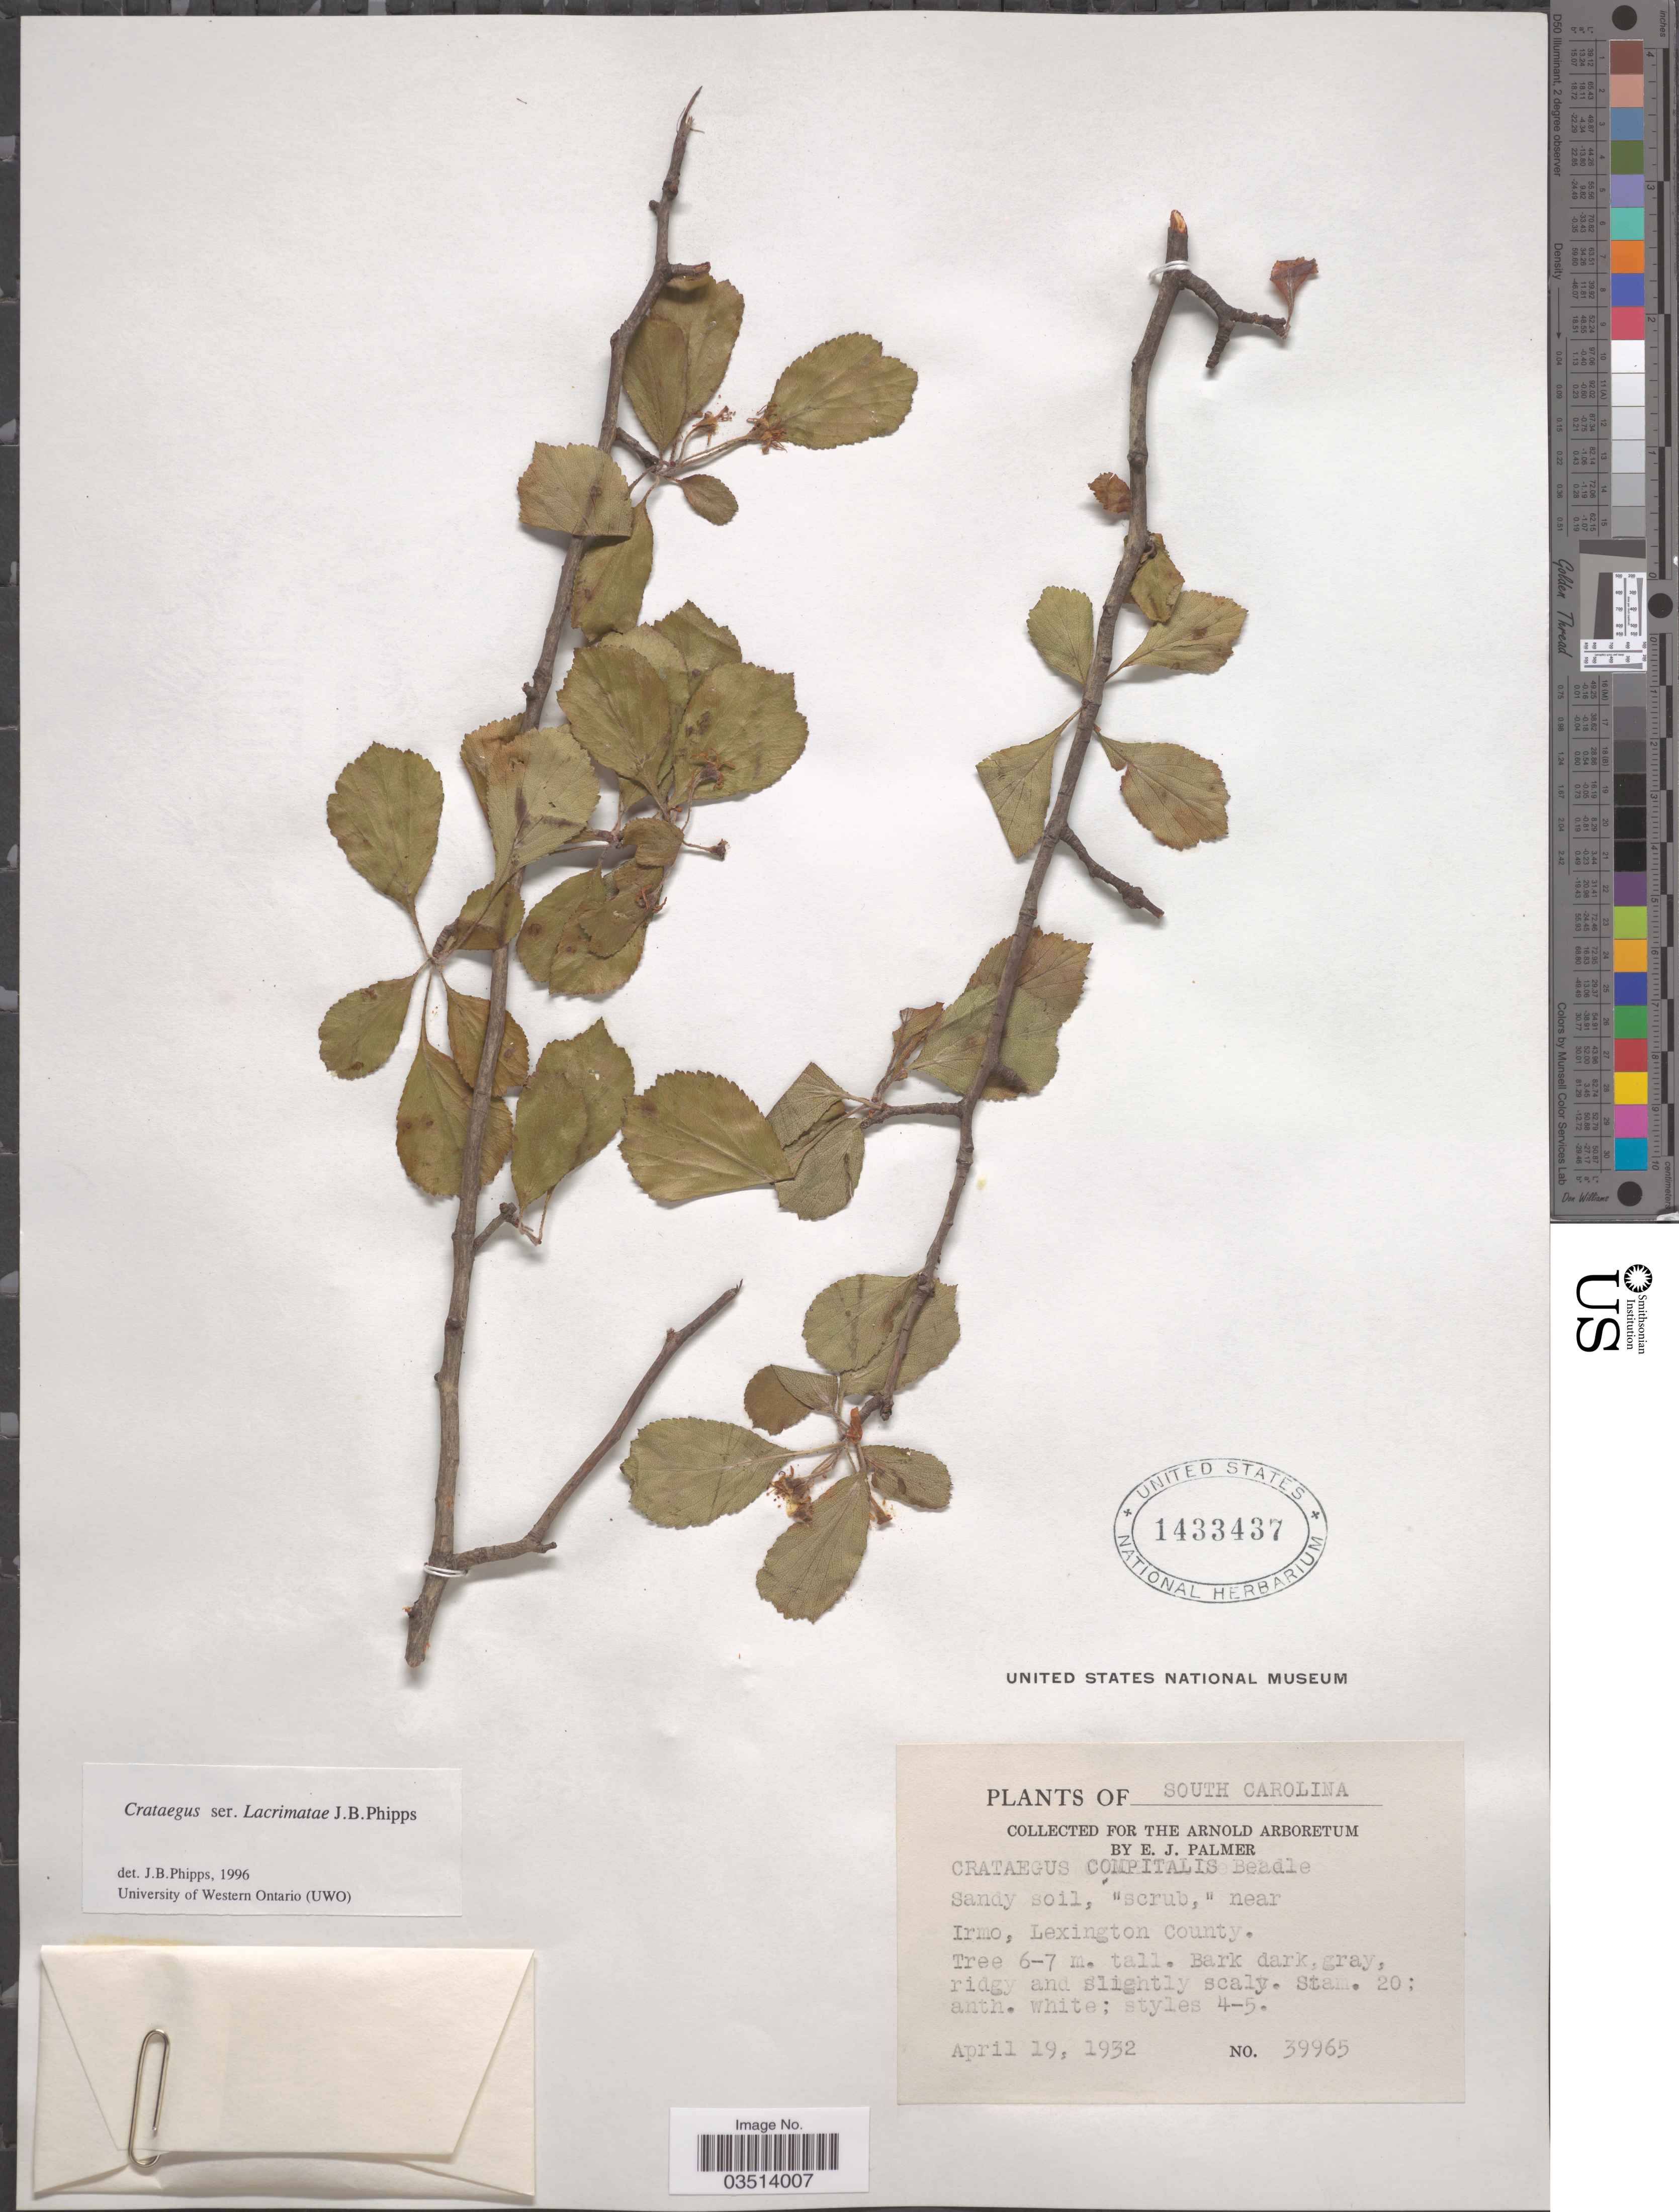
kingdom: Plantae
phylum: Tracheophyta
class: Magnoliopsida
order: Rosales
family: Rosaceae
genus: Crataegus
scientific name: Crataegus condigna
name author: Beadle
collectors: E. J. Palmer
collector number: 39965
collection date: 1932-04-19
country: United States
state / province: South Carolina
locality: Irmo, Lexington County.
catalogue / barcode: US 1433437